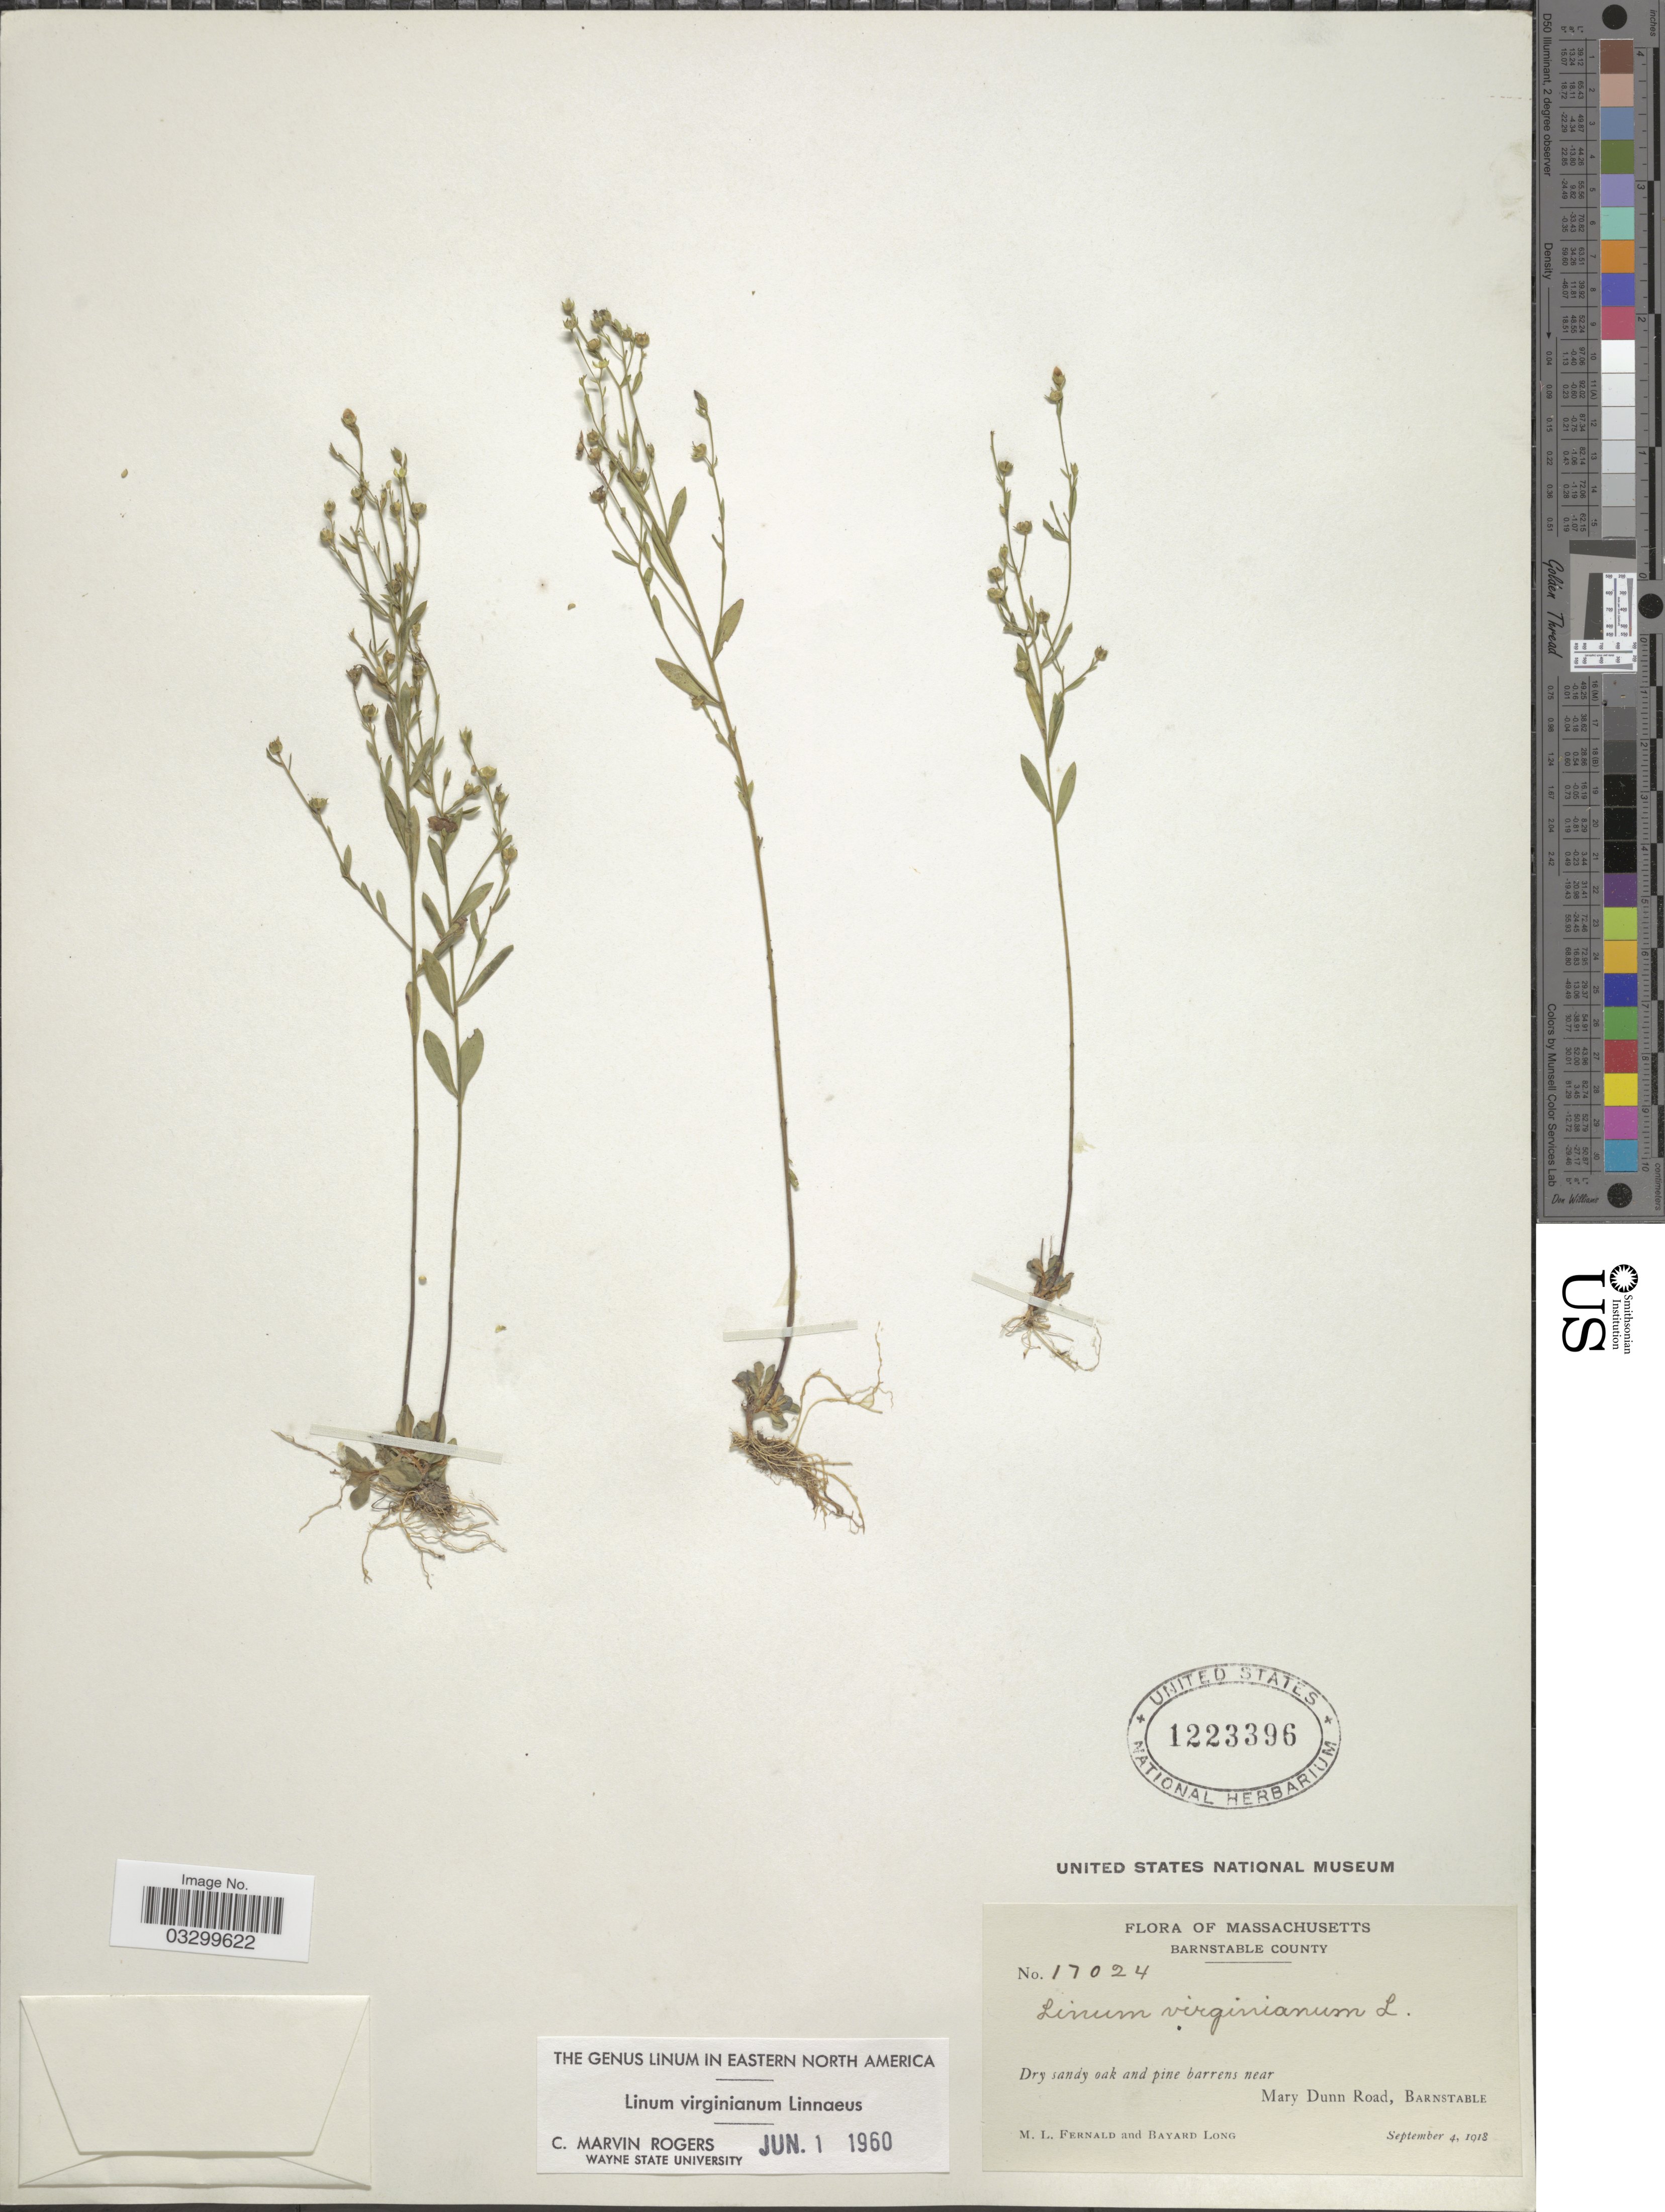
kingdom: Plantae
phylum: Tracheophyta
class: Magnoliopsida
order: Malpighiales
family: Linaceae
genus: Linum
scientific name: Linum virginianum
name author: L.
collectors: M. L. Fernald & B. Long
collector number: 17024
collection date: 1918-09-04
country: United States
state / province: Massachusetts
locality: Barnstable County, near Mary Dunn Road, Barnstable.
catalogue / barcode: US 1223396